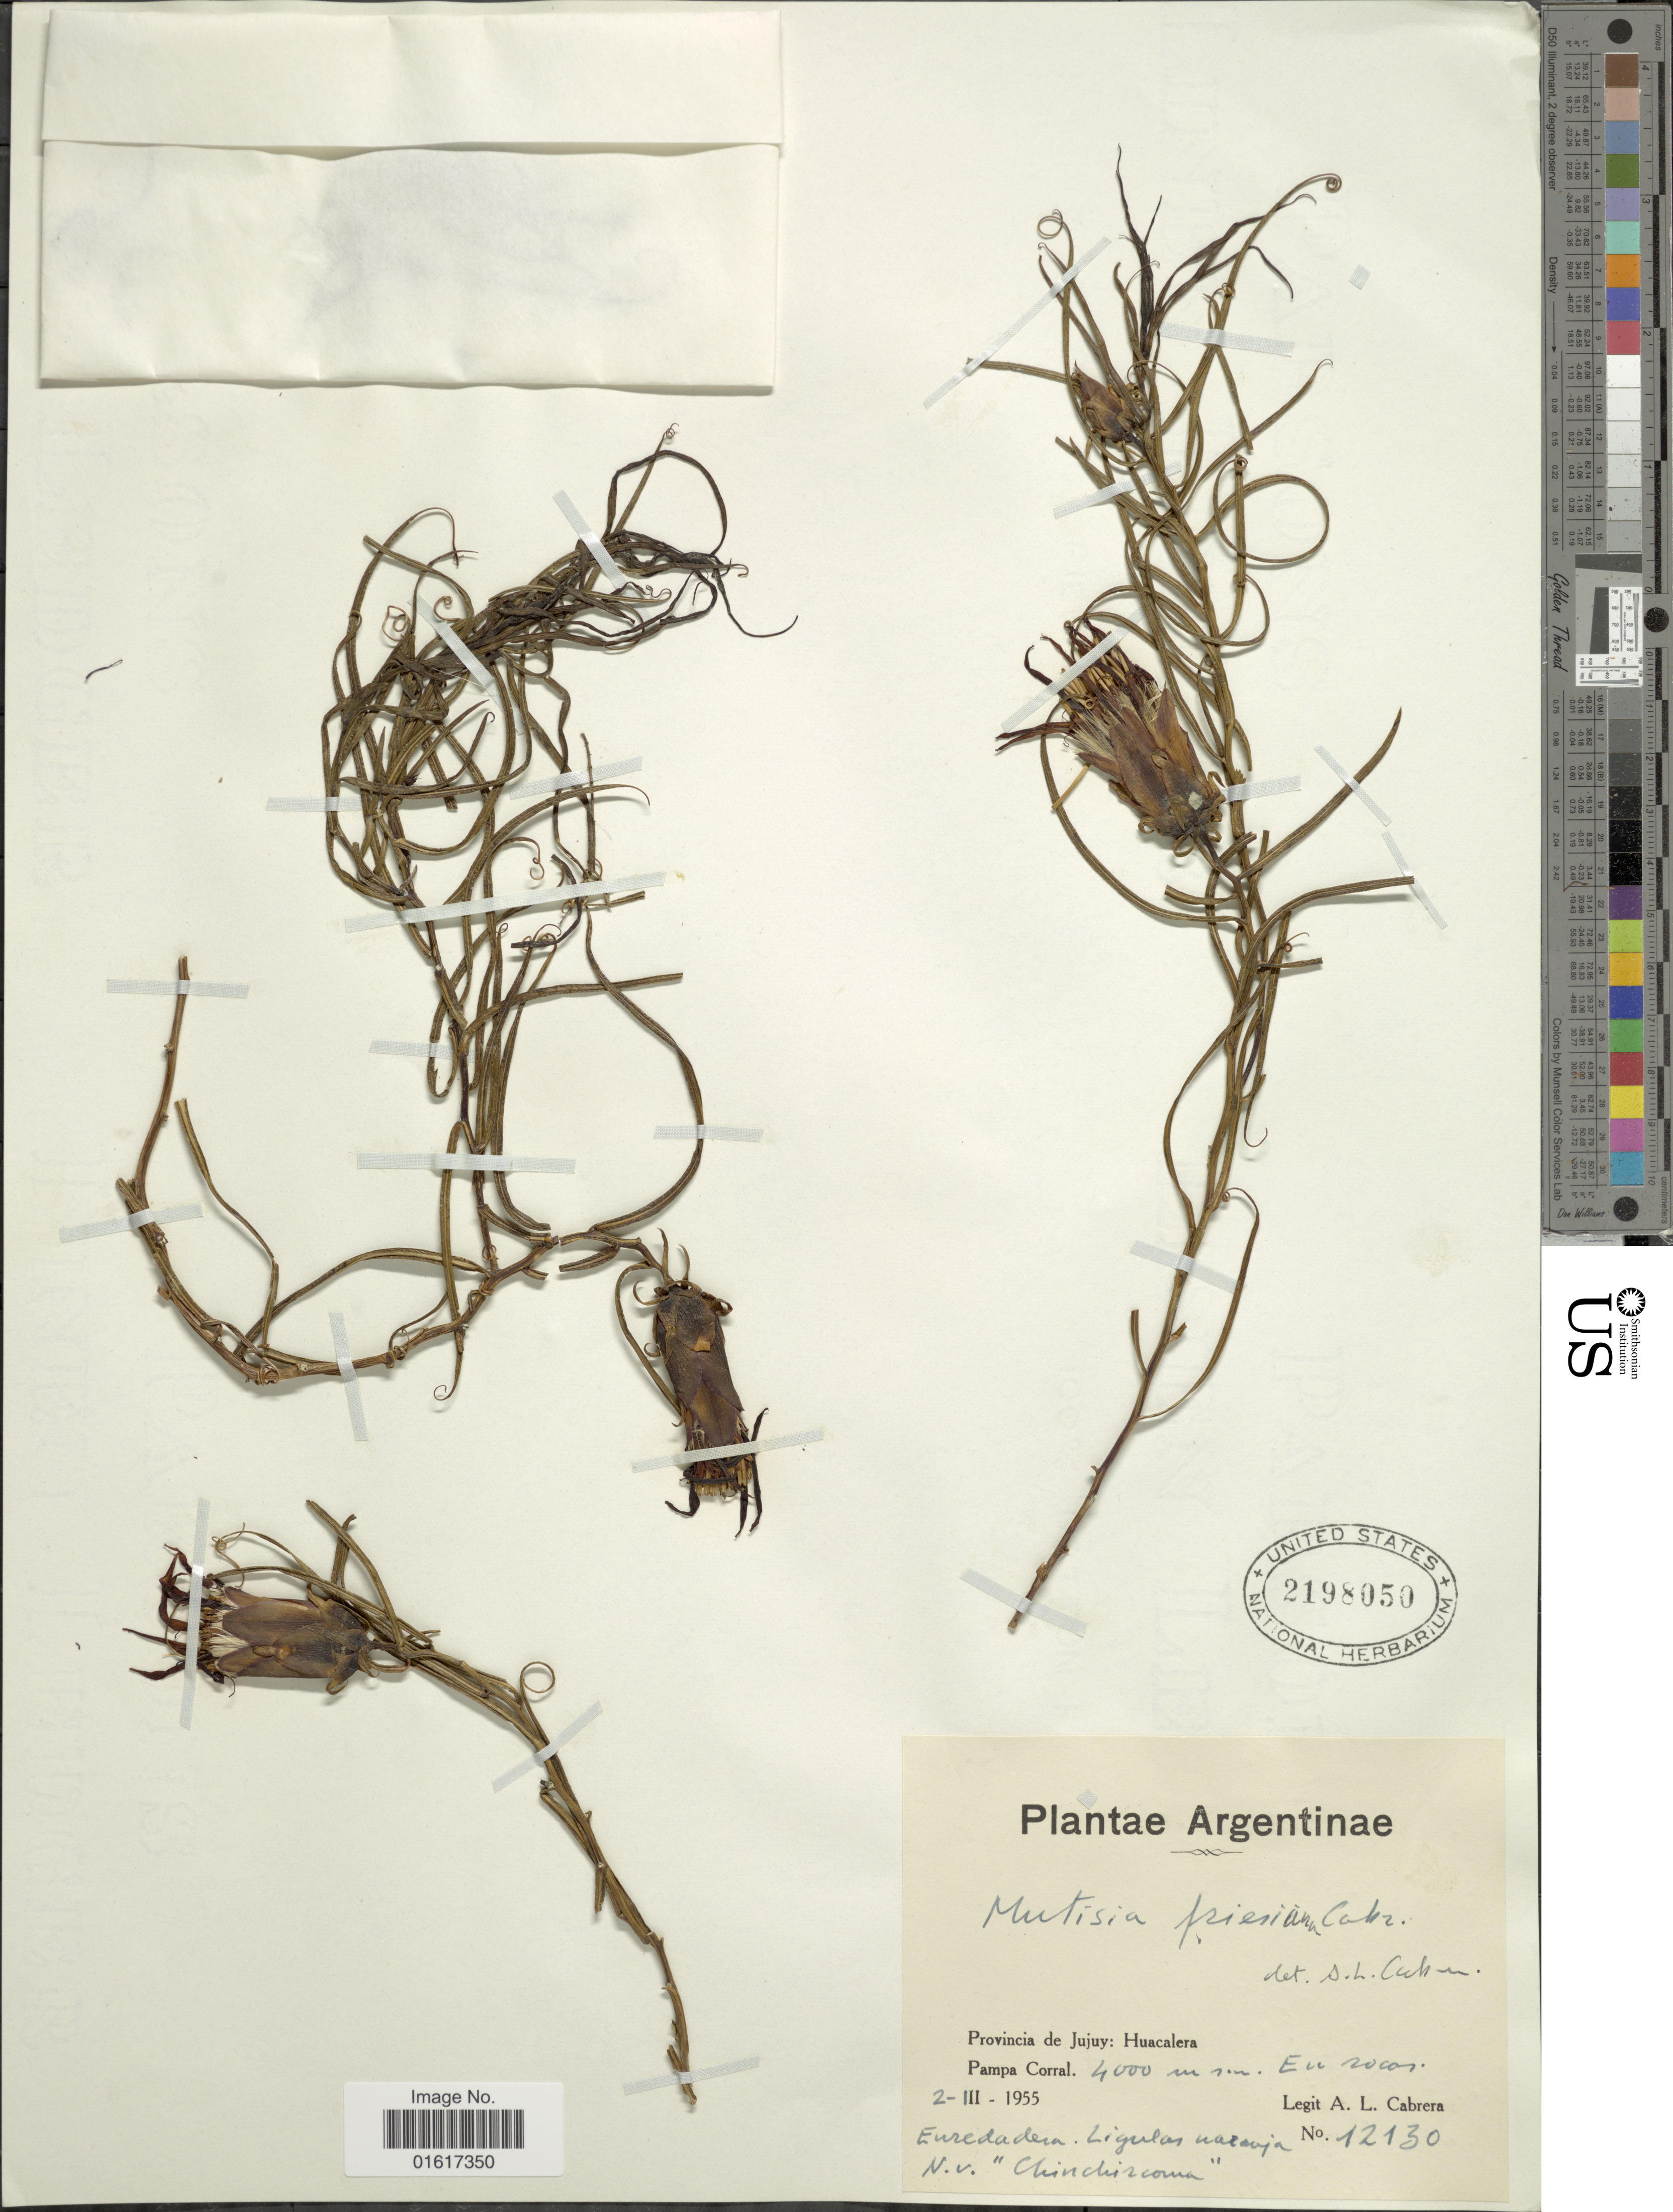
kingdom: Plantae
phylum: Tracheophyta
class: Magnoliopsida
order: Asterales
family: Asteraceae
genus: Mutisia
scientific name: Mutisia friesiana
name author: Cabrera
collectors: A. L. Cabrera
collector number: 12130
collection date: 1955-03-02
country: Argentina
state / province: Jujuy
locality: Huacalera. Pampa Corral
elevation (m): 4000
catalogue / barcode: US 2198050